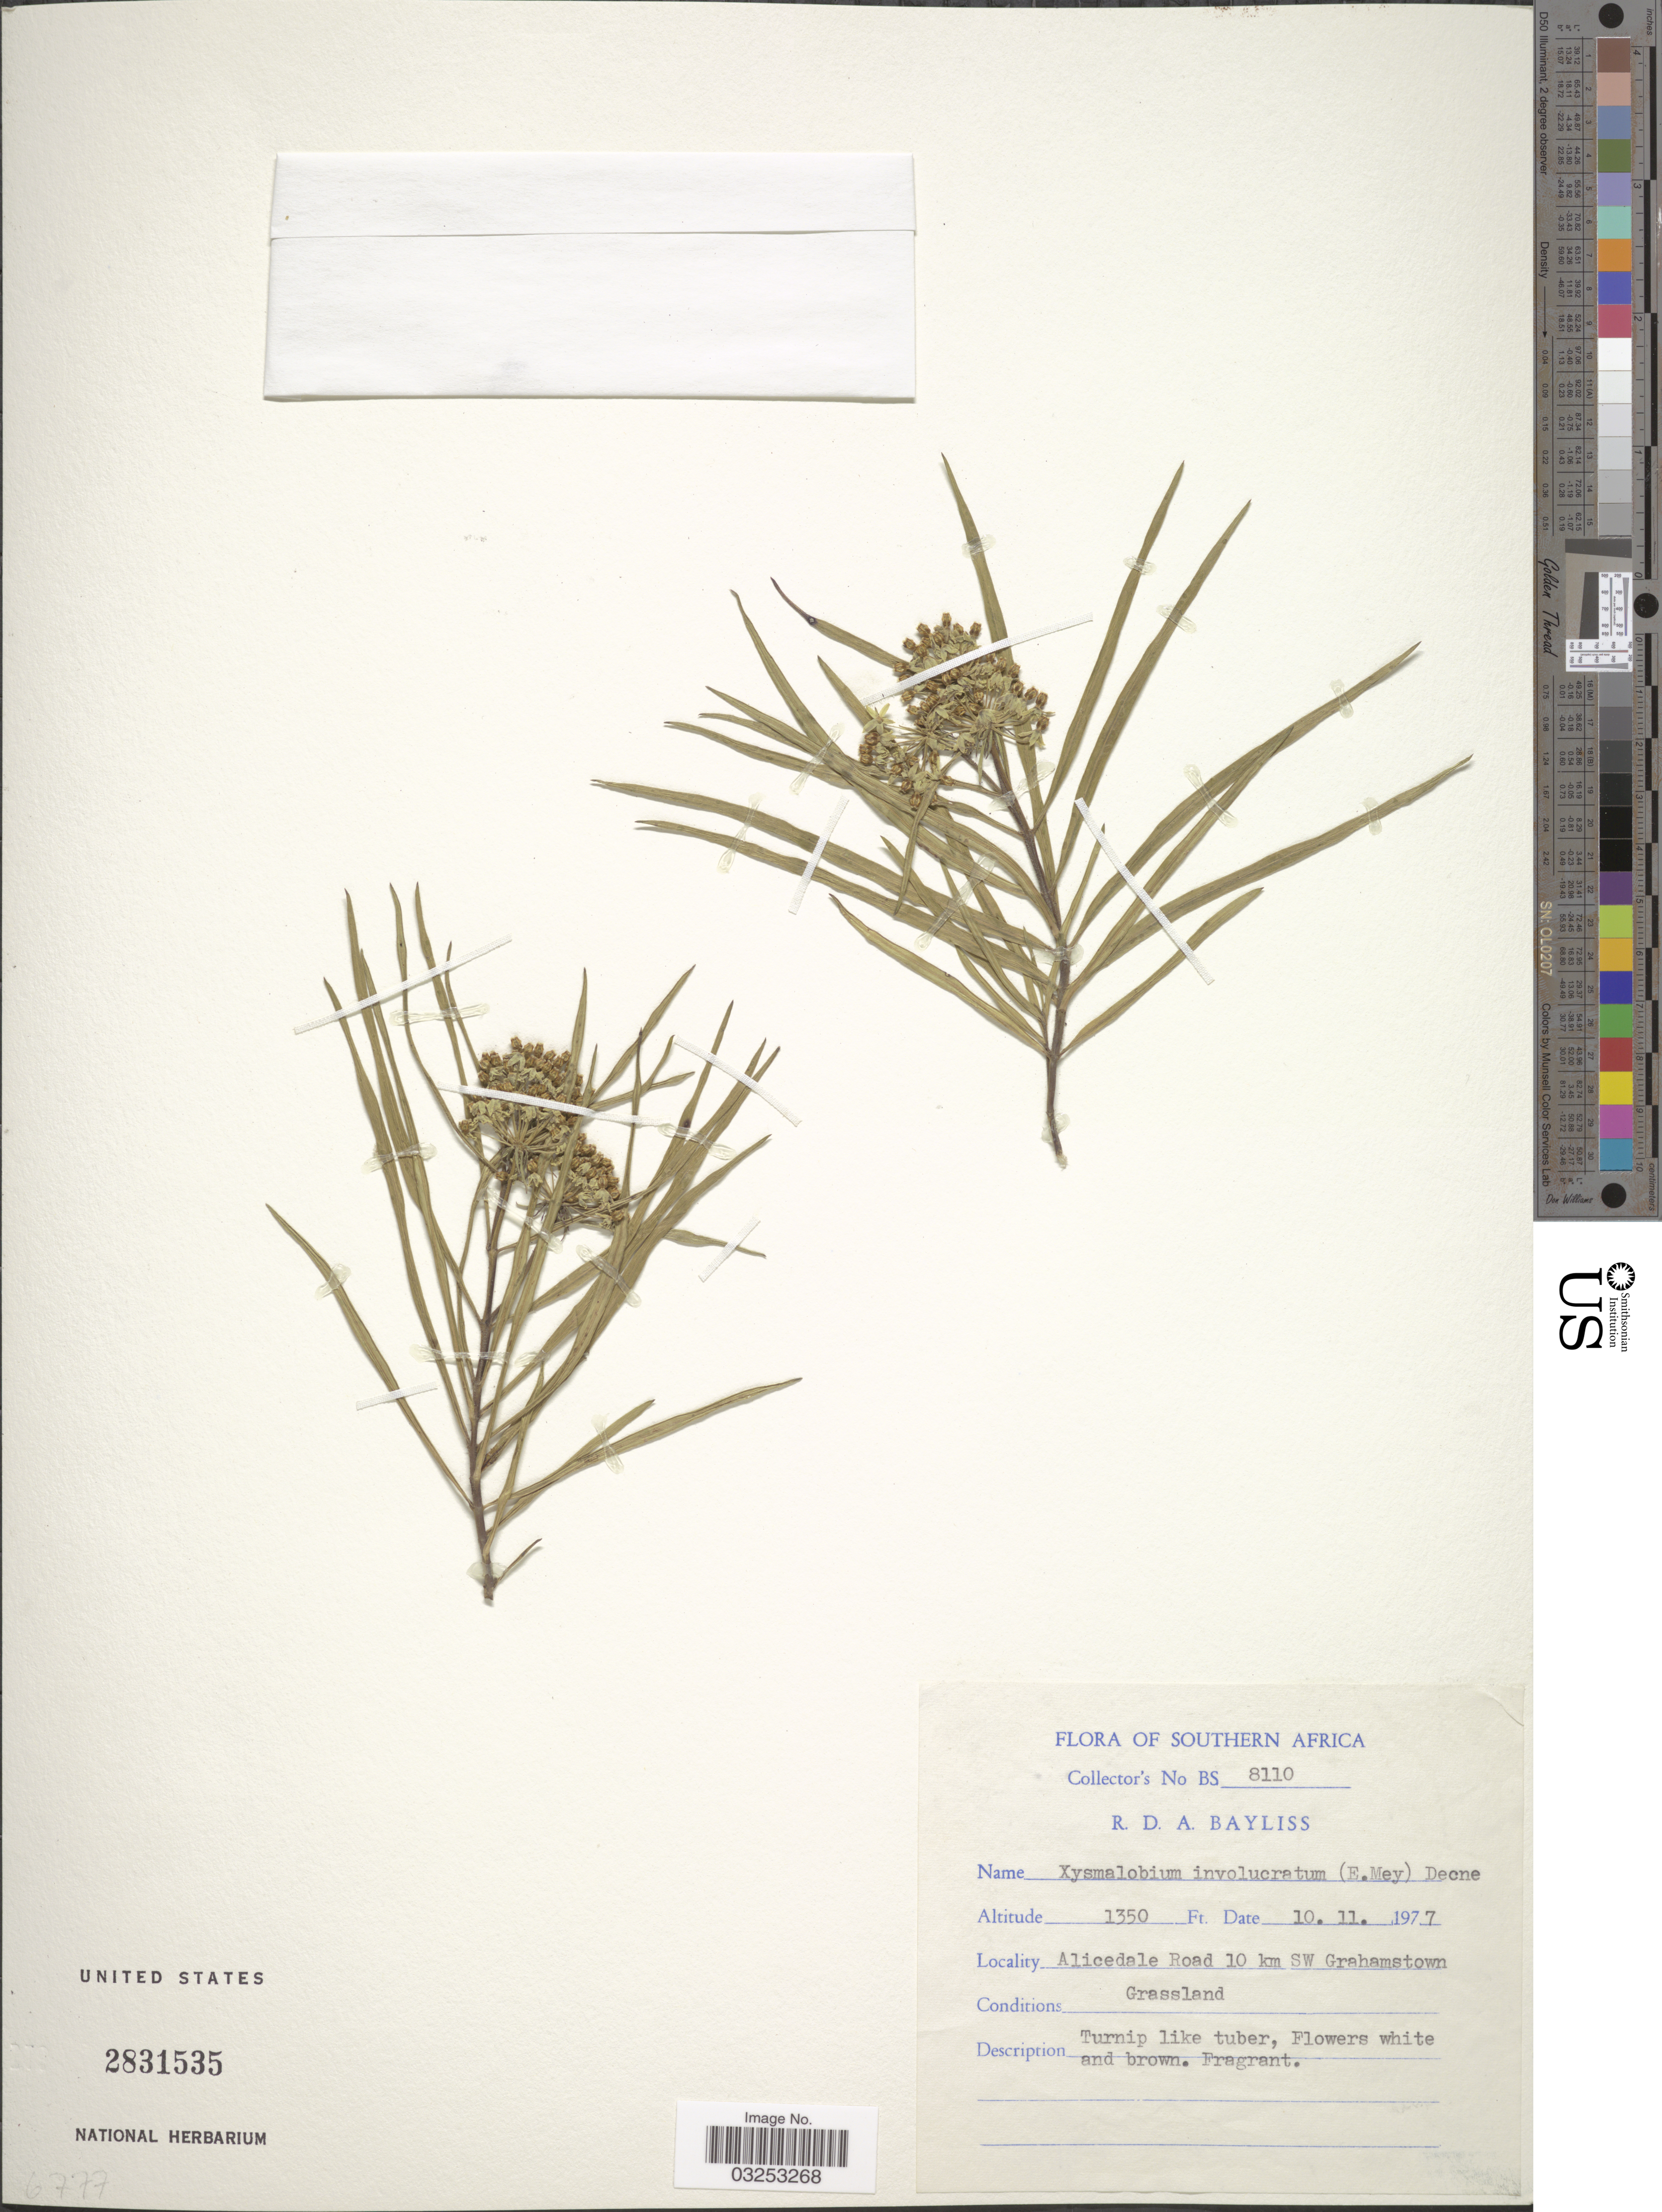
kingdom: Plantae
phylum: Tracheophyta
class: Magnoliopsida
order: Gentianales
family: Apocynaceae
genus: Xysmalobium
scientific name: Xysmalobium involucratum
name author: (E. Mey.) Decne.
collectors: R. Bayliss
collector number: BS 8110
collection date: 1977-11-10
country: South Africa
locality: Southern Africa. Alicedale Road 10 km SW Grahamstown.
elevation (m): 411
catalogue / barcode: US 2831535